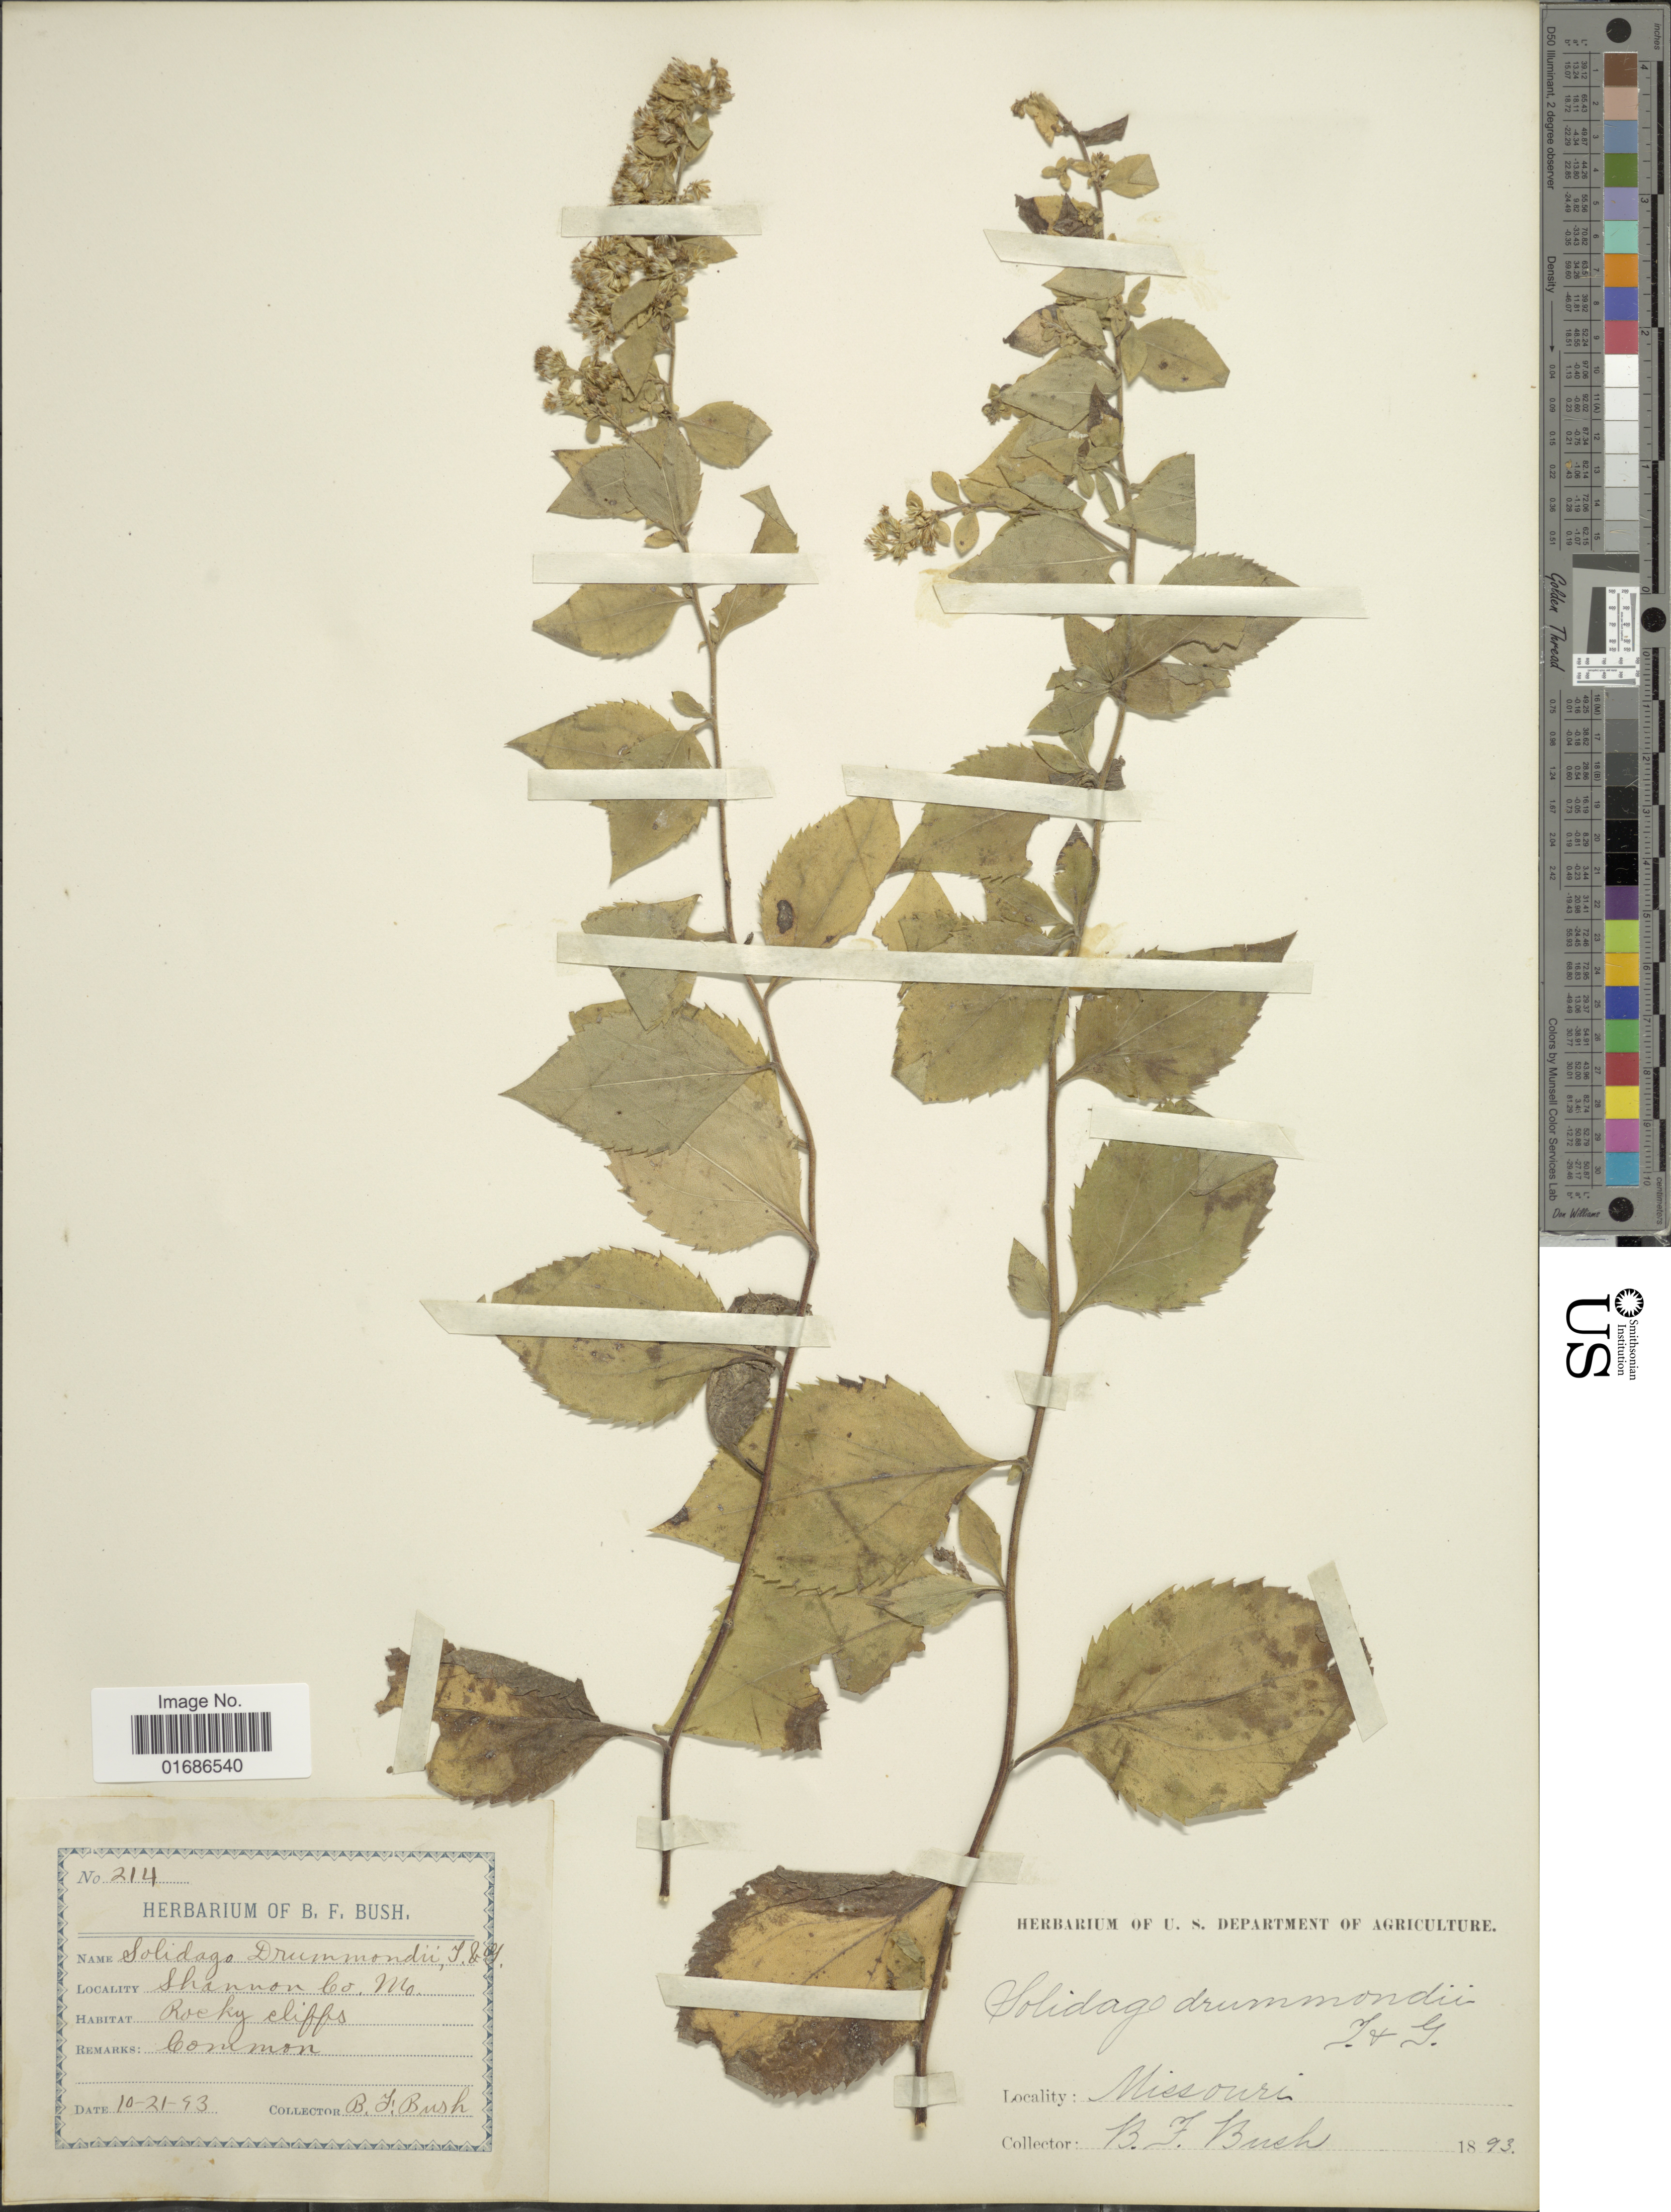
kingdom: Plantae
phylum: Tracheophyta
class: Magnoliopsida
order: Asterales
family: Asteraceae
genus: Solidago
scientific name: Solidago drummondii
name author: Torr. & A. Gray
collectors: B. F. Bush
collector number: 214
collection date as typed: Transcribed d/m/y: 21/10/93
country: United States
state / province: Missouri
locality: Shannon Co, Rocky cliffs